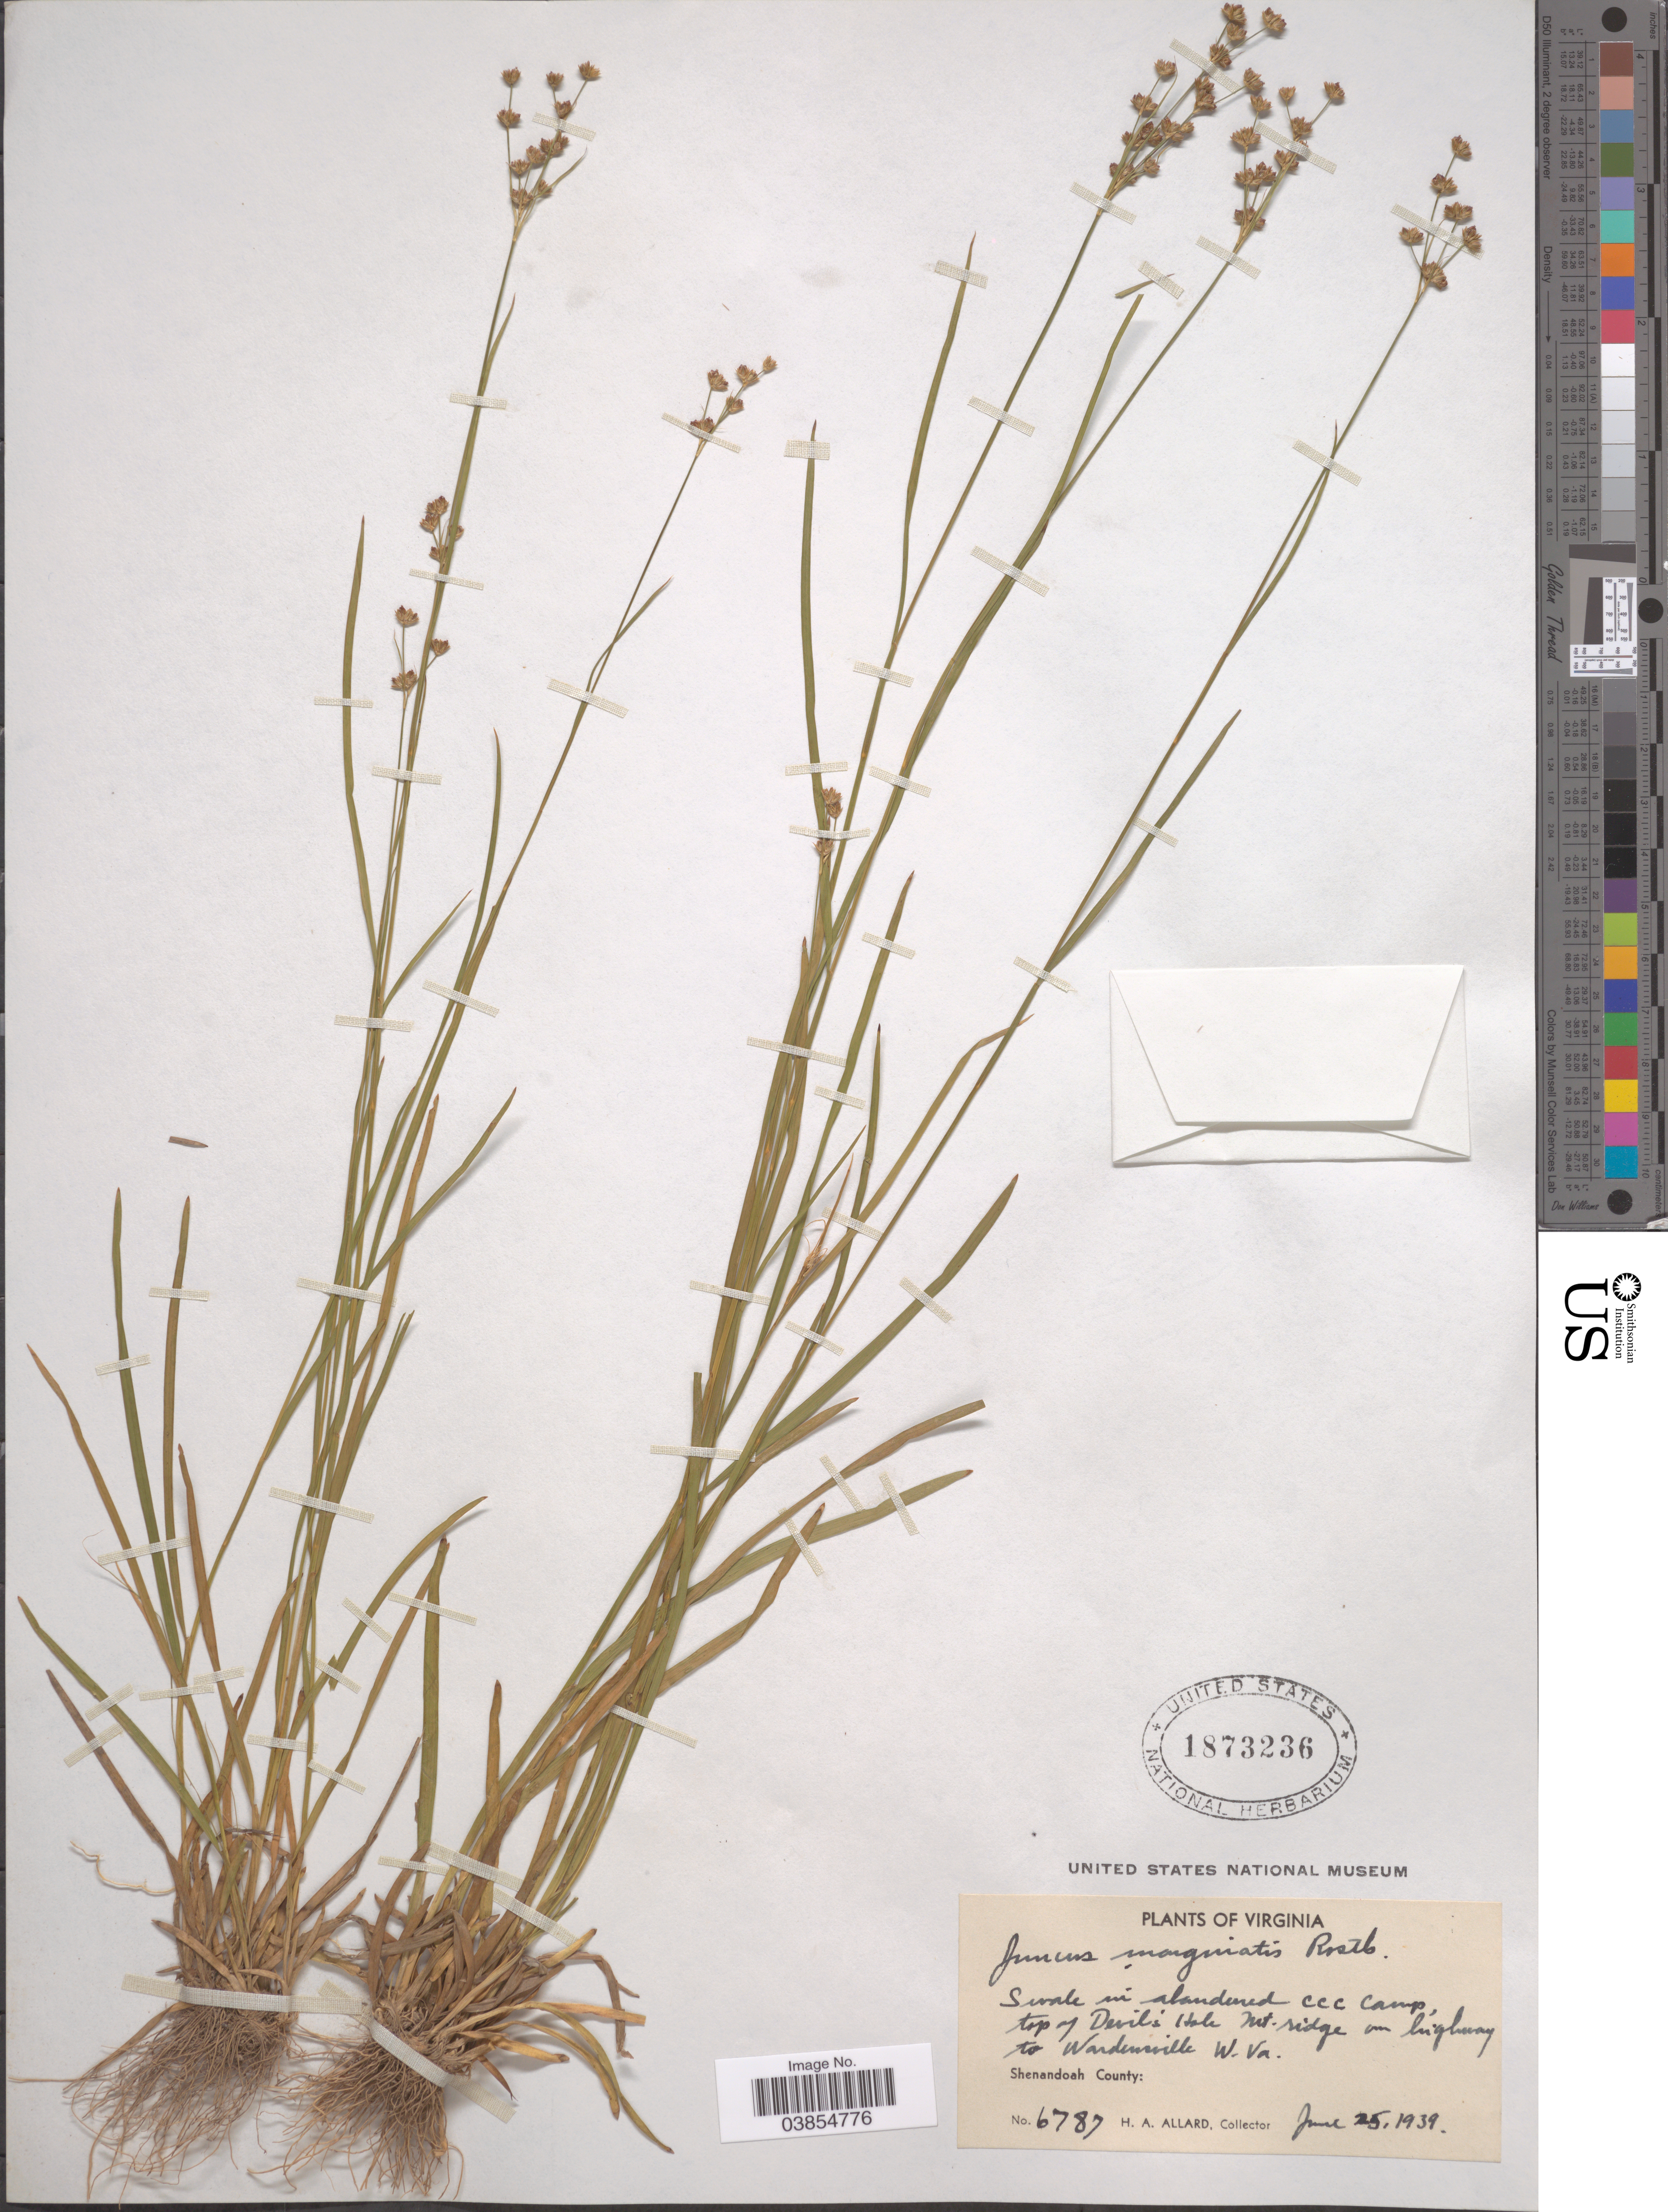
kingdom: Plantae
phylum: Tracheophyta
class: Liliopsida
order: Poales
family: Juncaceae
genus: Juncus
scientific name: Juncus marginatus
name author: Rostk.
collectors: H. A. Allard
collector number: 6787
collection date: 1939-06-25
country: United States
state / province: Virginia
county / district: Shenandoah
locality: Swale in abandoned CCC Camp, top of Devils Hole Mt. ridge on highway to Wardensville, W. Va. Shenandoah County.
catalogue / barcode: US 1873236